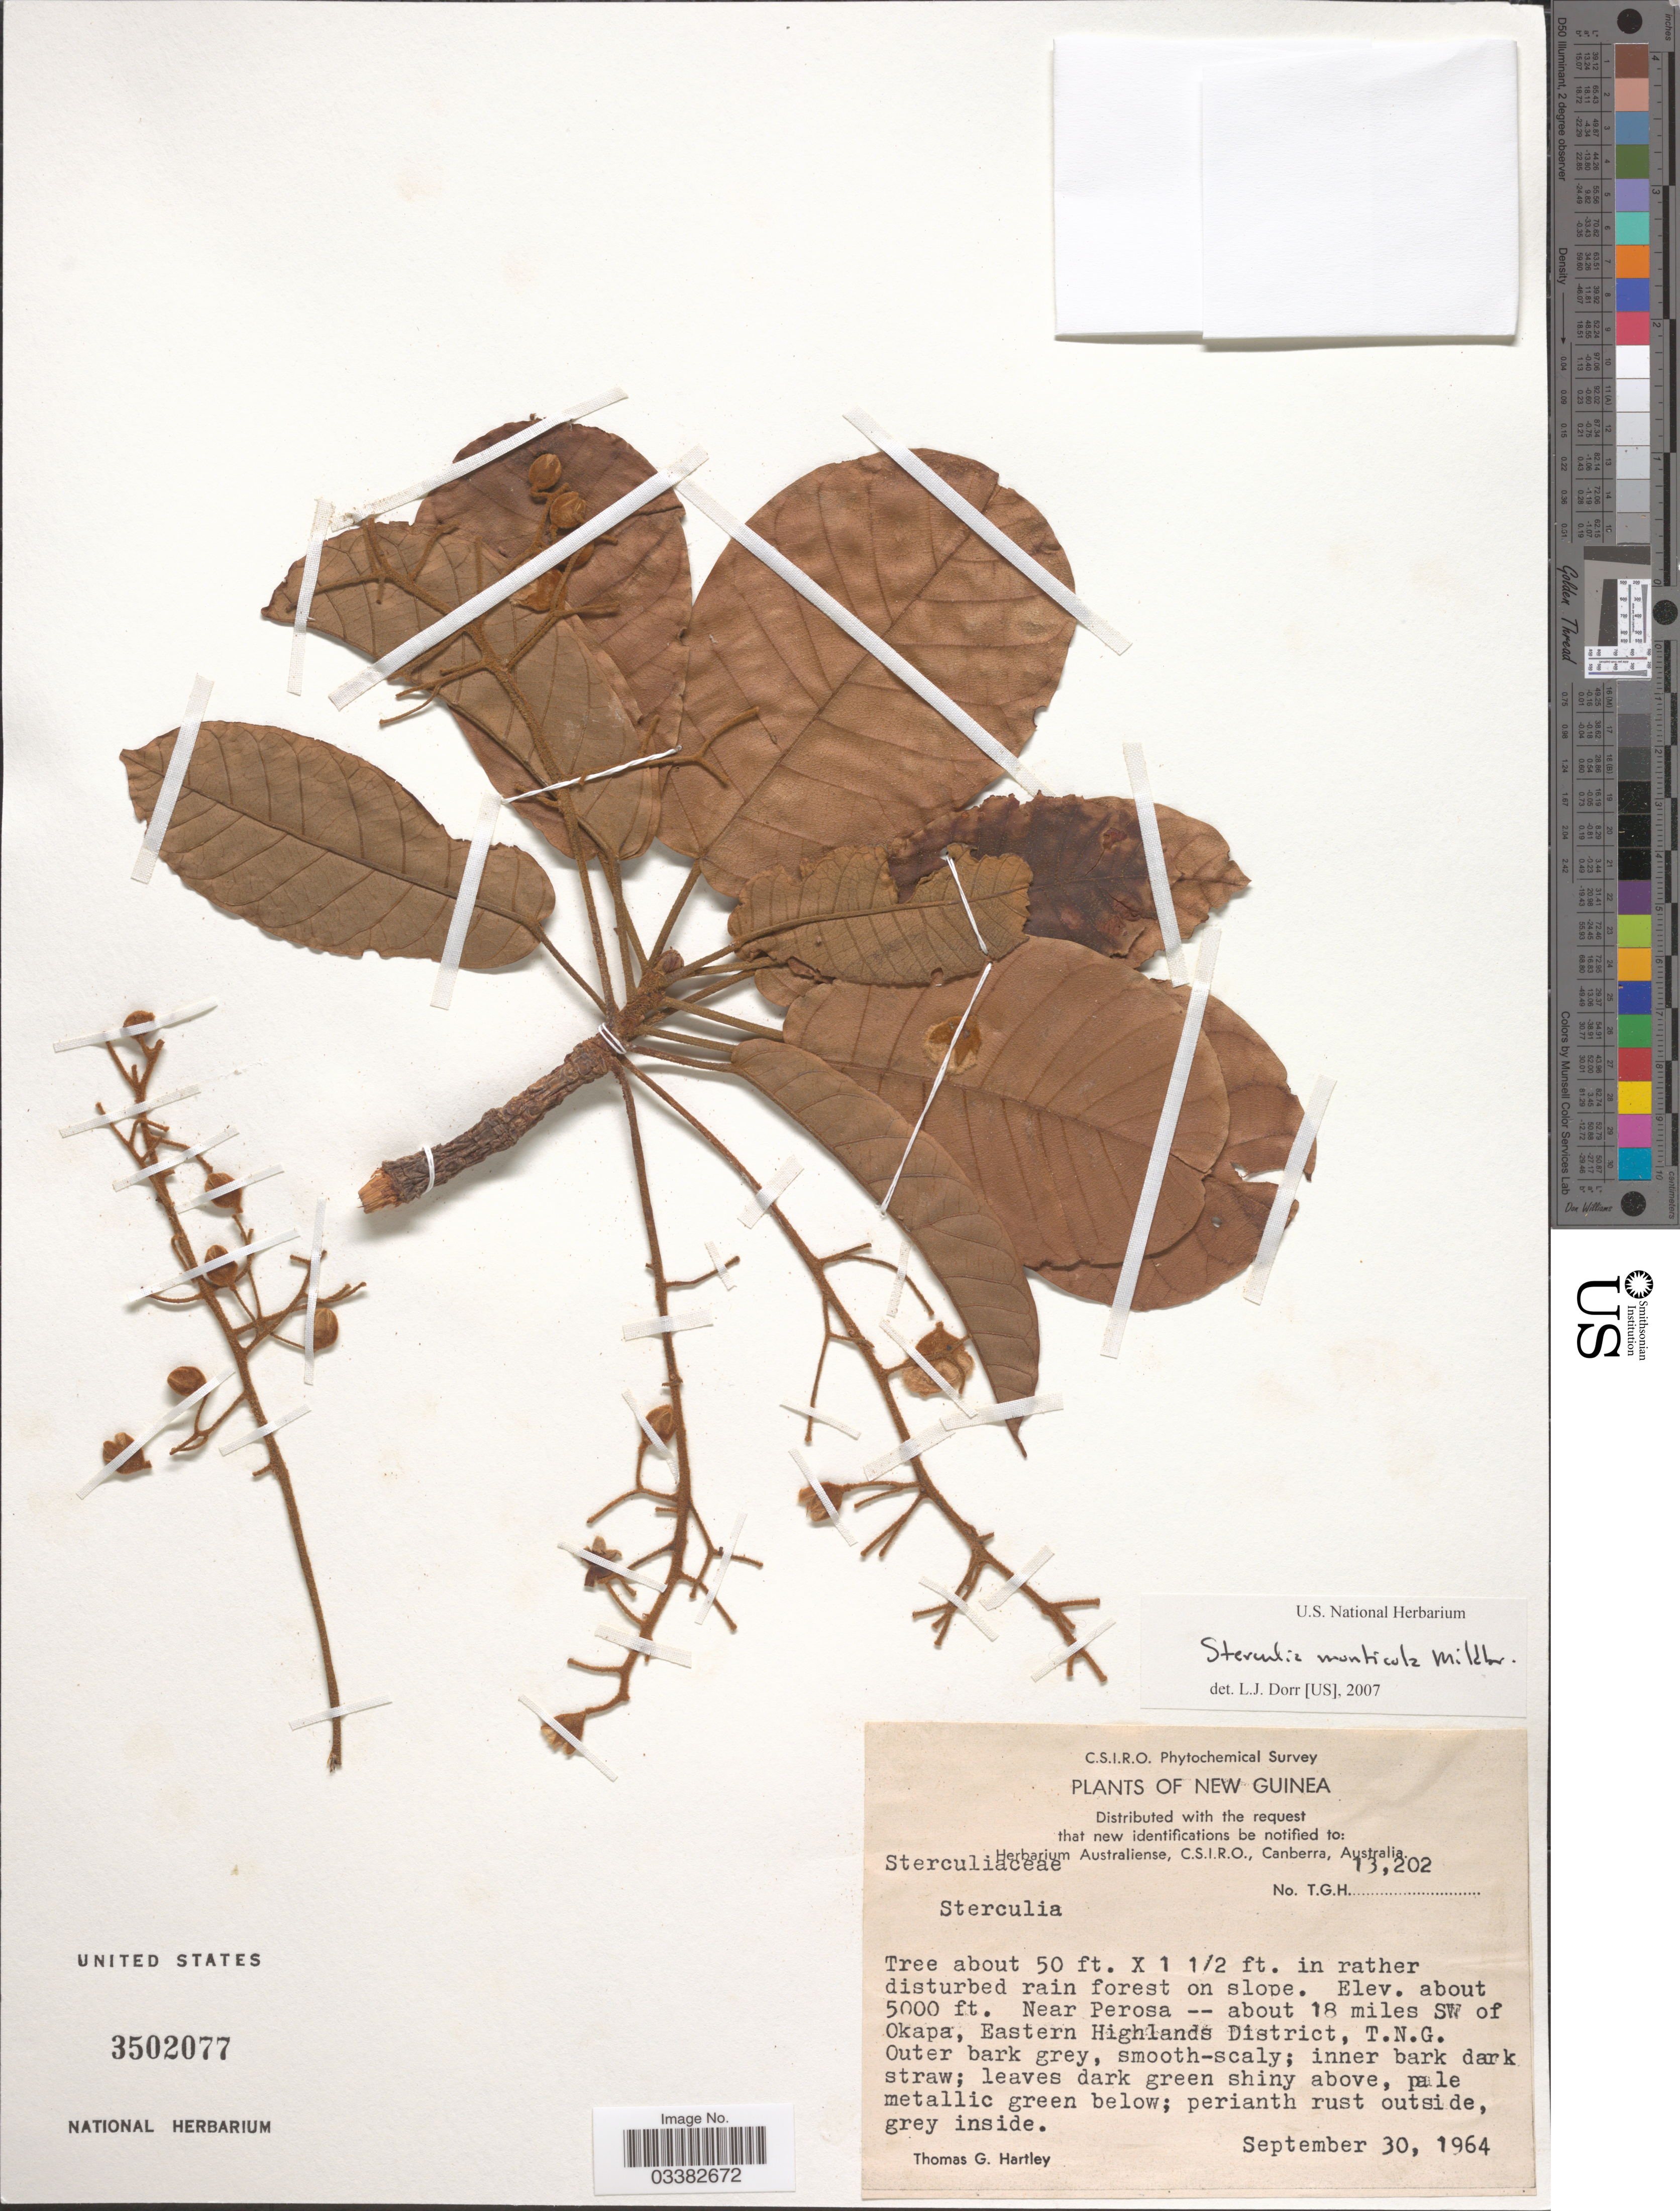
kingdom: Plantae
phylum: Tracheophyta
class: Magnoliopsida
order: Malvales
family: Malvaceae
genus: Sterculia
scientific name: Sterculia monticola var. monticola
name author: Mildbr.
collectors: T. Hartley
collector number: T.G.H. 13202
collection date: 1964-09-30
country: Papua New Guinea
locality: New Guinea. Near Perosa -- about 18 miles SW of Okapa, Eastern Highlands District, T.N.G.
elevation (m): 1524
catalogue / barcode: US 3502077